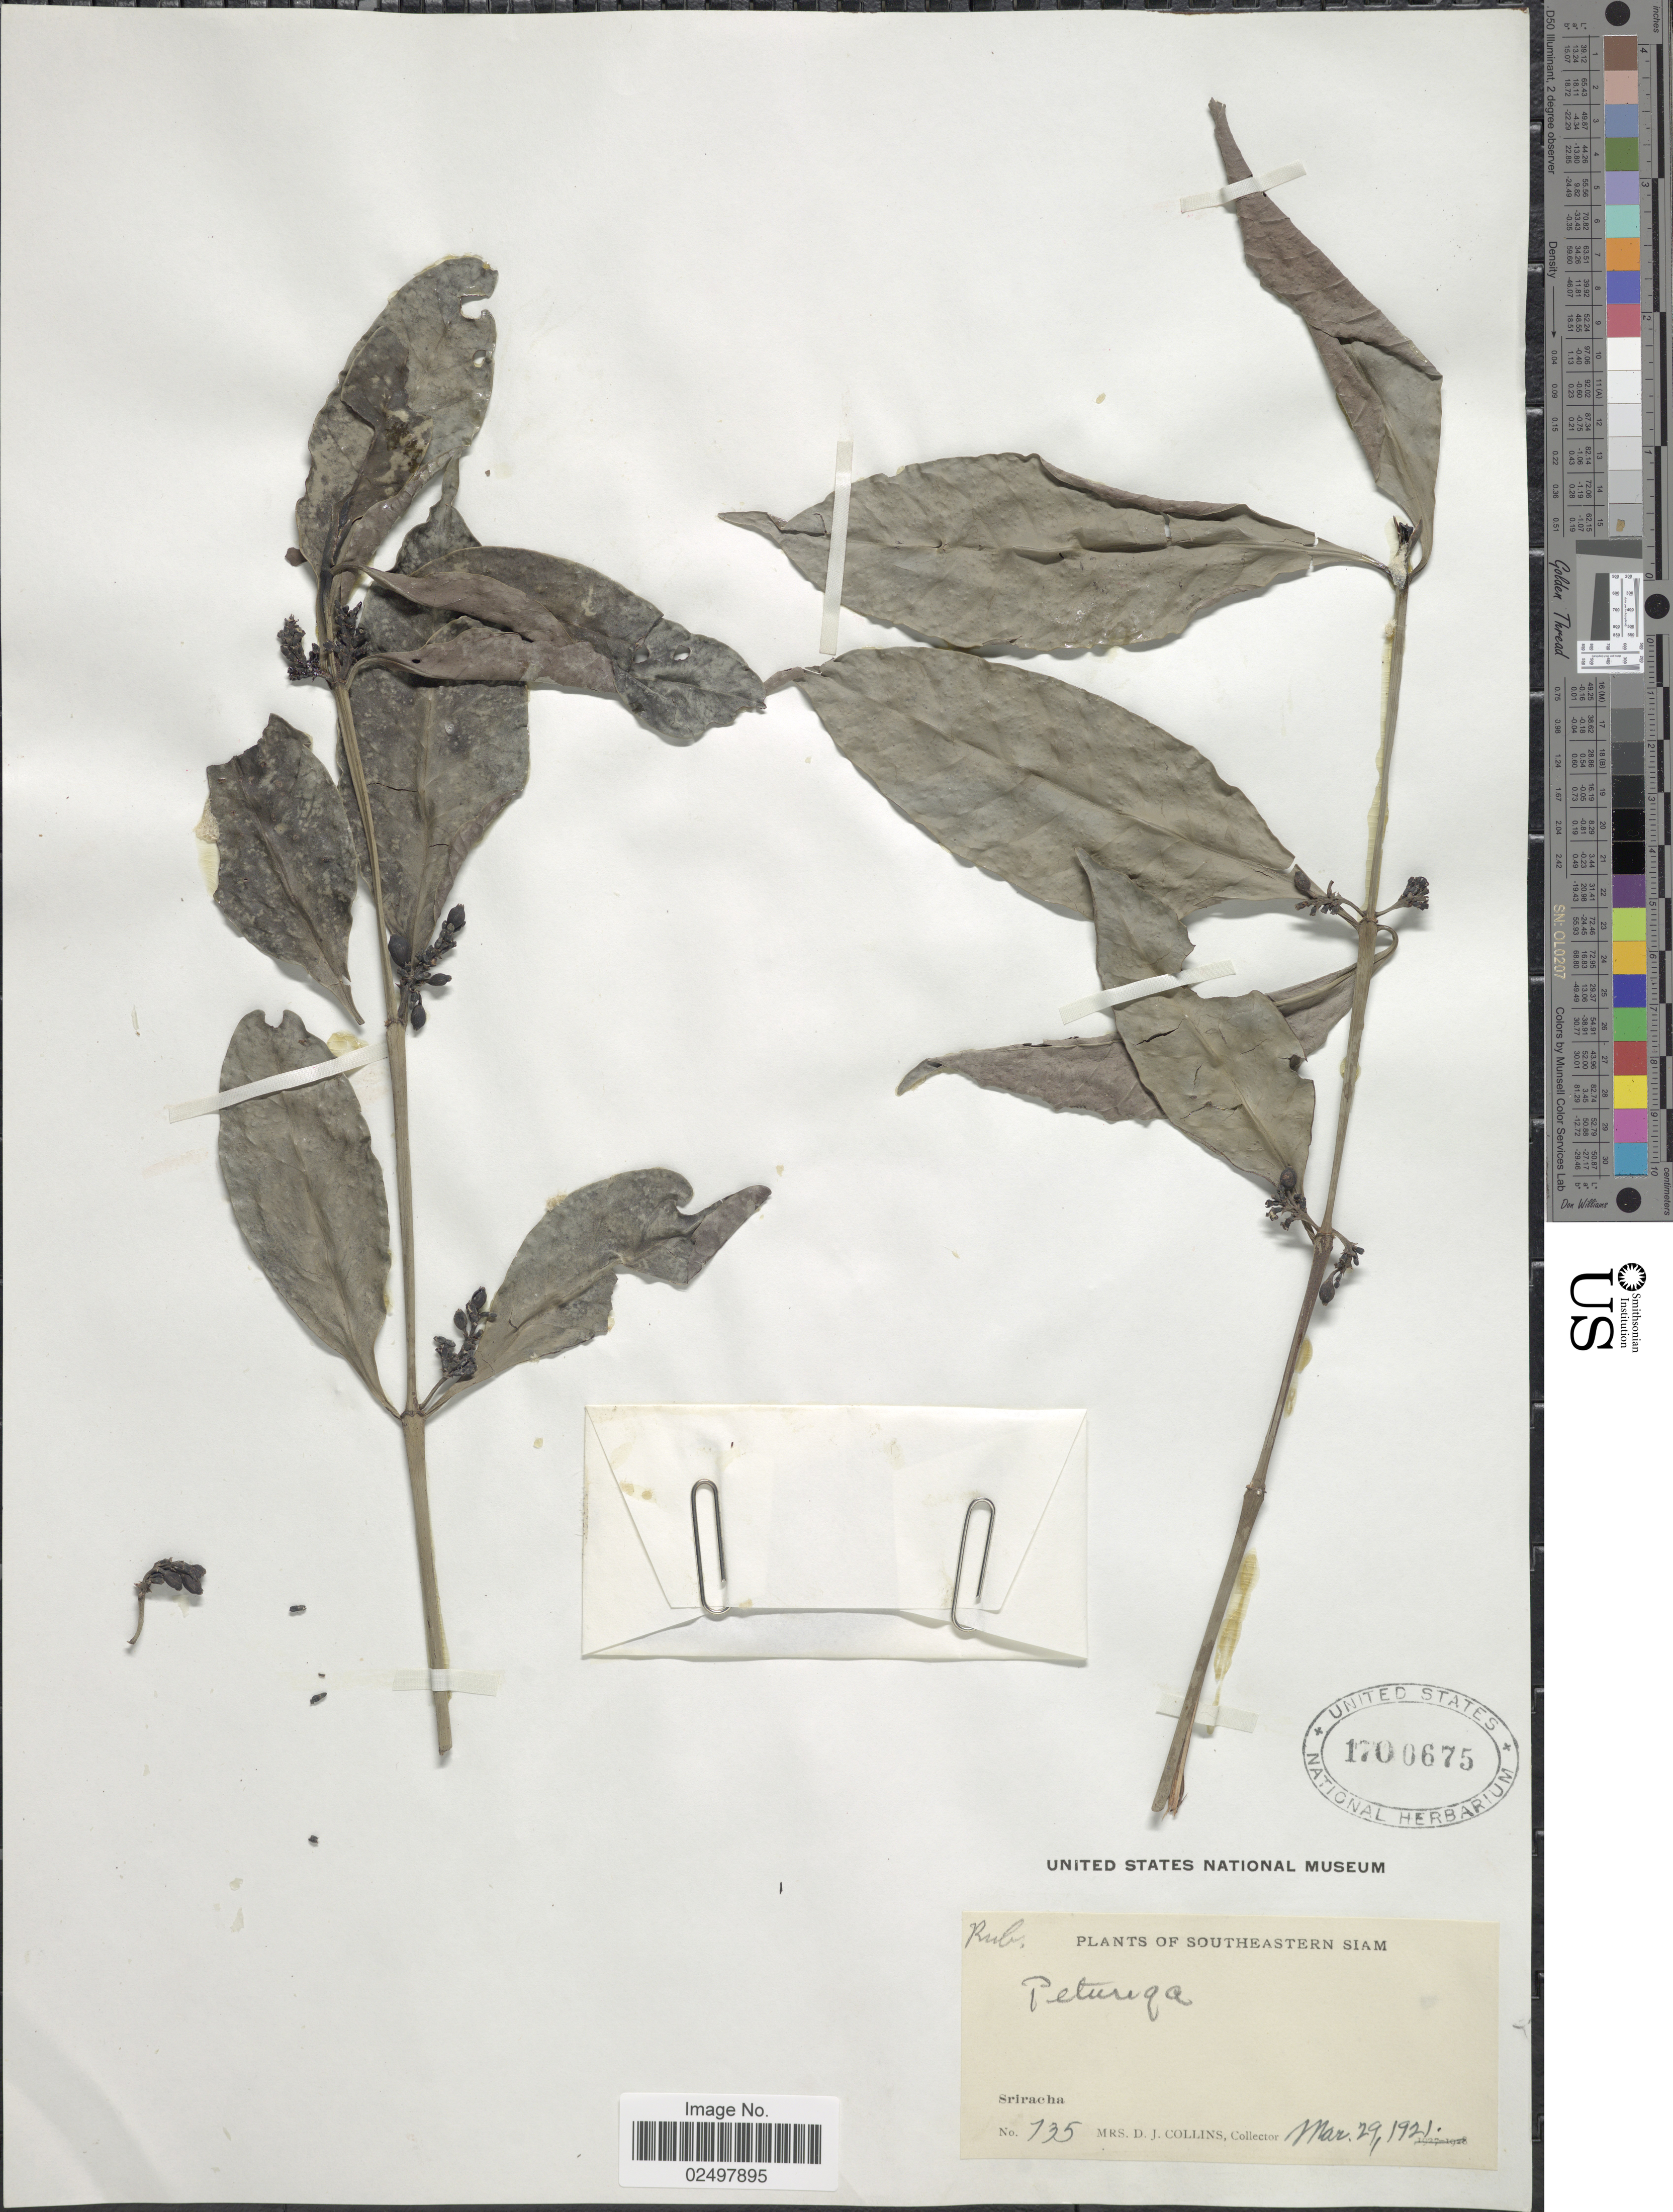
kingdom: Plantae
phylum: Tracheophyta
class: Magnoliopsida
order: Gentianales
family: Rubiaceae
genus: Hypobathrum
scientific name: Hypobathrum sp.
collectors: Mrs. D. J. Collins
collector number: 735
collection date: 1921-03-29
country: Thailand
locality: Southeastern Siam, Sriracha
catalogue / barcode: US 1700675